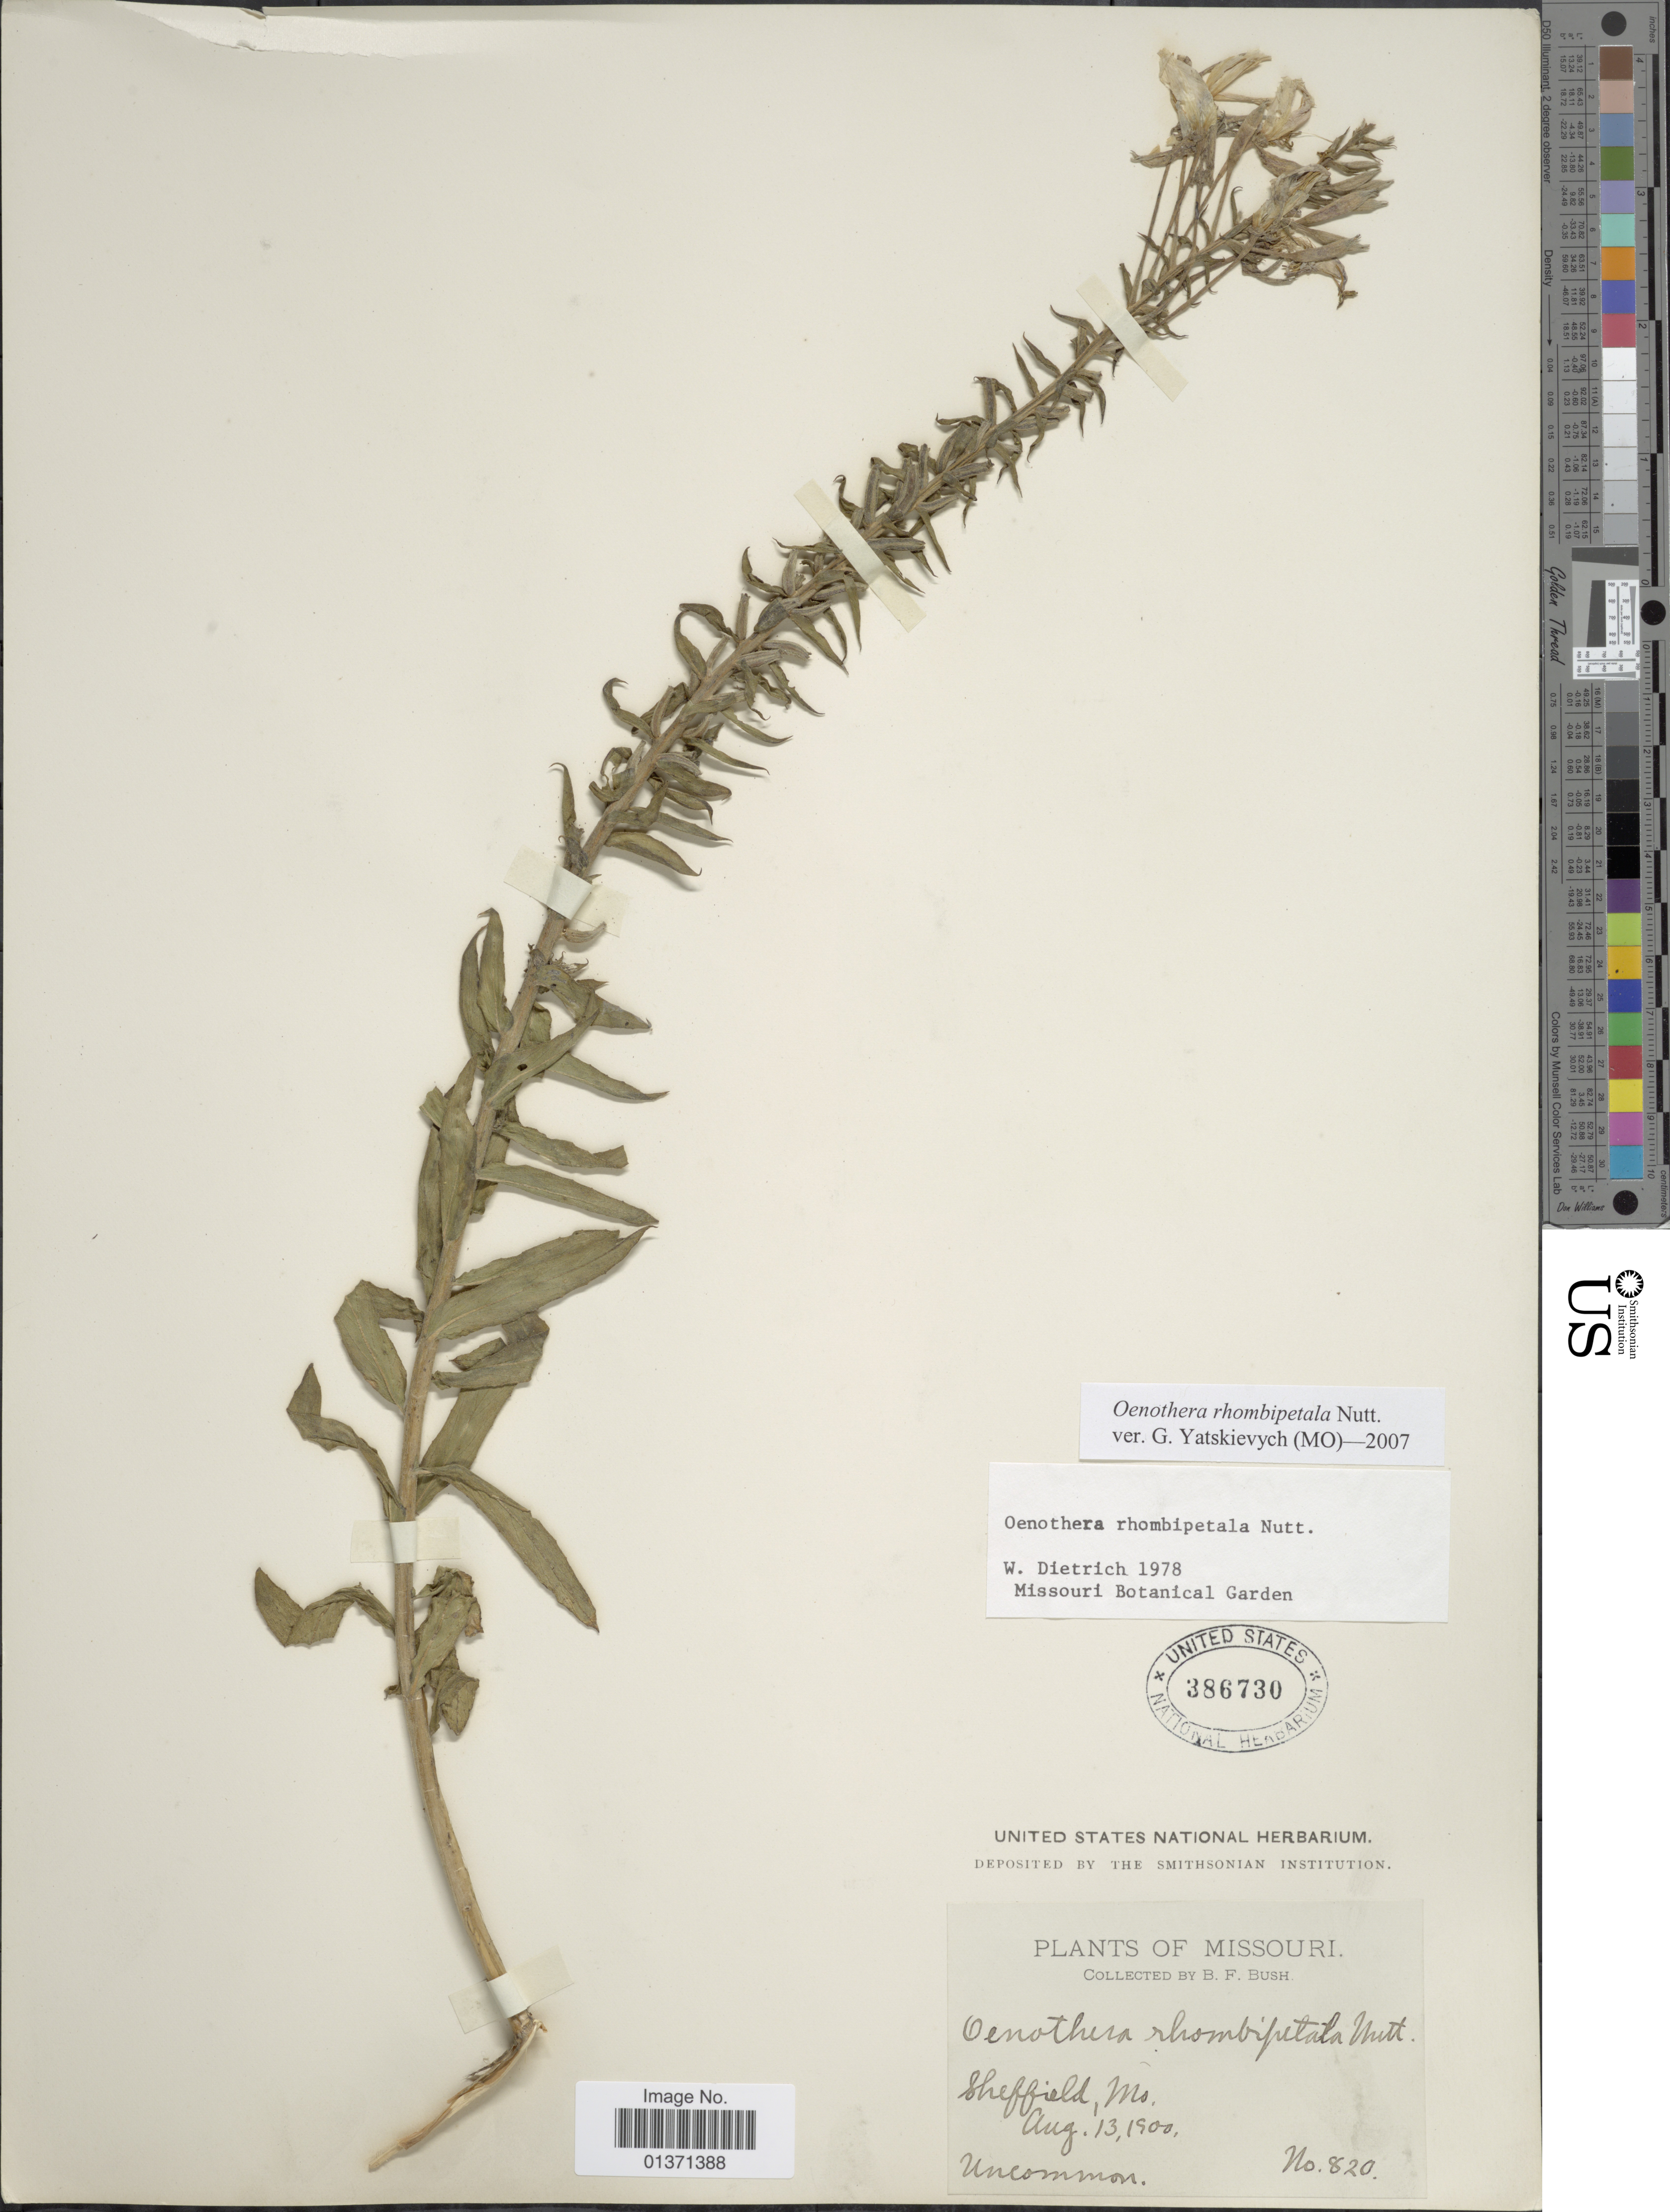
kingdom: Plantae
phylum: Tracheophyta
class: Magnoliopsida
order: Myrtales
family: Onagraceae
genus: Oenothera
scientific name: Oenothera rhombipetala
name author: Nutt. ex Torr & A. Gray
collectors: B. F. Bush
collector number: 820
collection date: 1900-08-13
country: United States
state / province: Missouri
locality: Sheffield, Ms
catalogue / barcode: US 386730